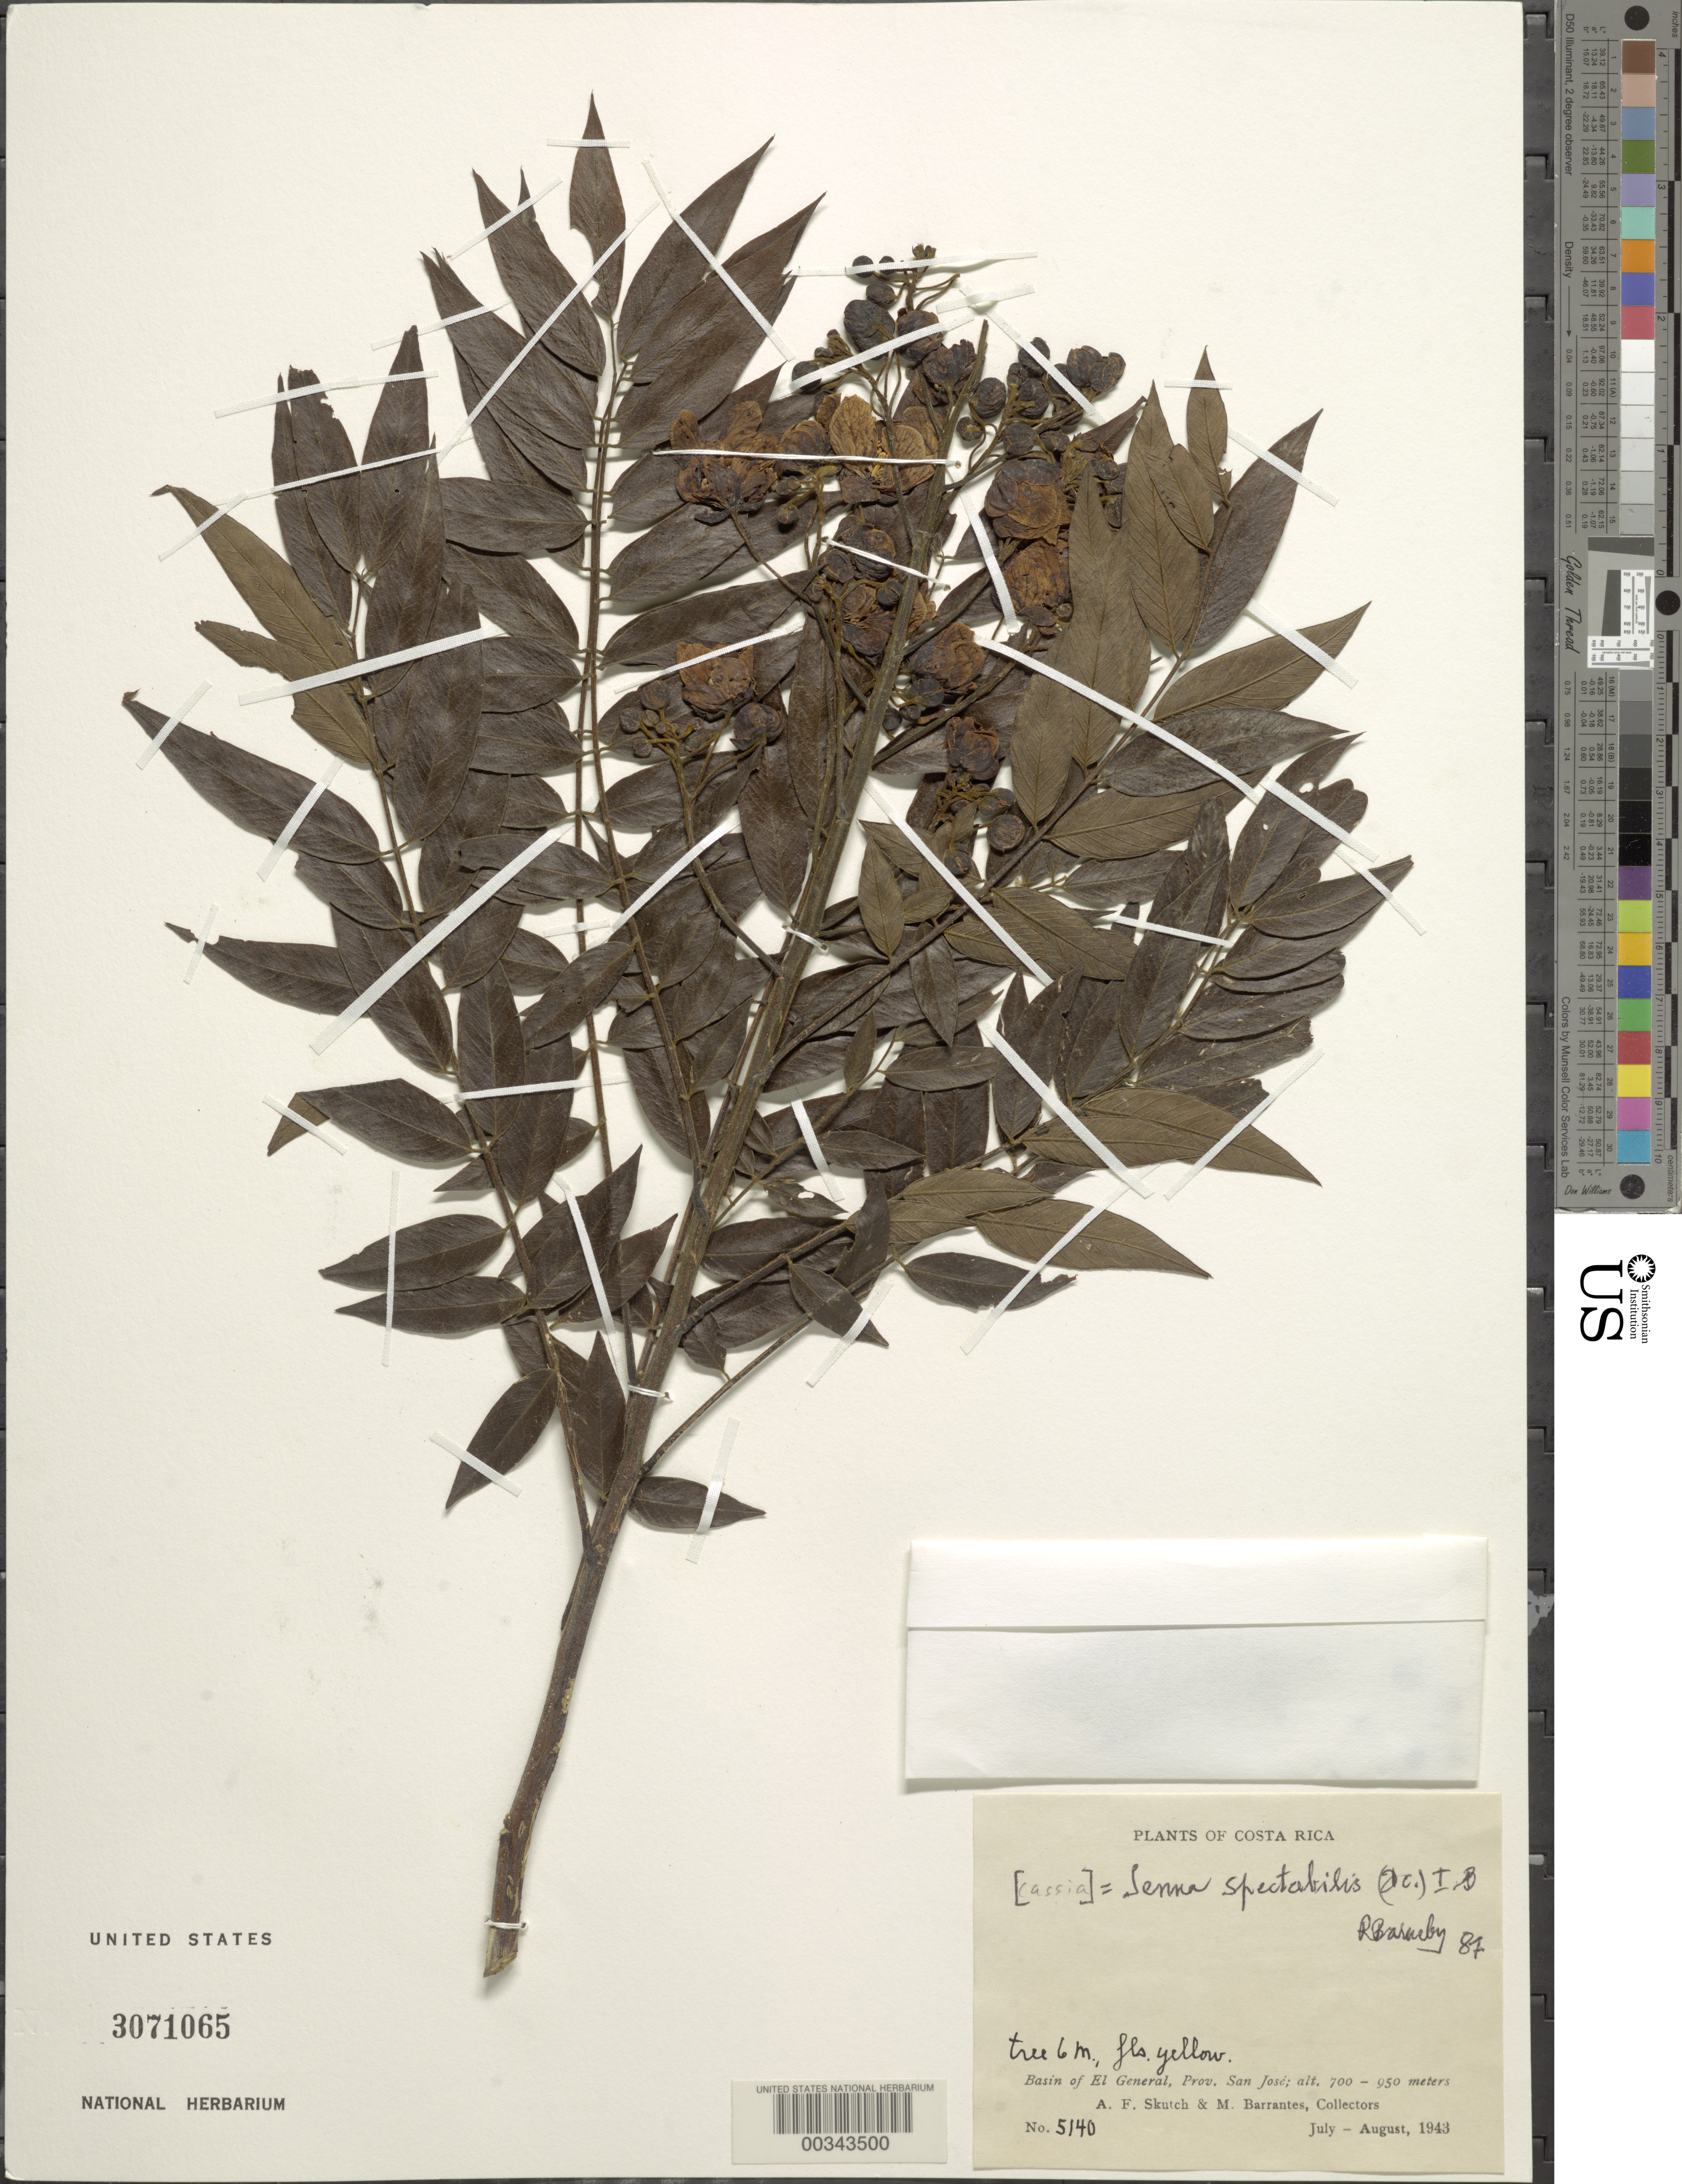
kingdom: Plantae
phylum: Tracheophyta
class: Magnoliopsida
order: Fabales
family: Fabaceae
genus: Senna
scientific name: Senna spectabilis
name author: (DC.) H.S. Irwin & Barneby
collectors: A. F. Skutch & M. Barrantes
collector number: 5140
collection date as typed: Jul 1943 to -- Aug 1943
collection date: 1943-07/1943-08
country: Costa Rica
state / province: San José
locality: Basin of el general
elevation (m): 700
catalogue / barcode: US 3071065